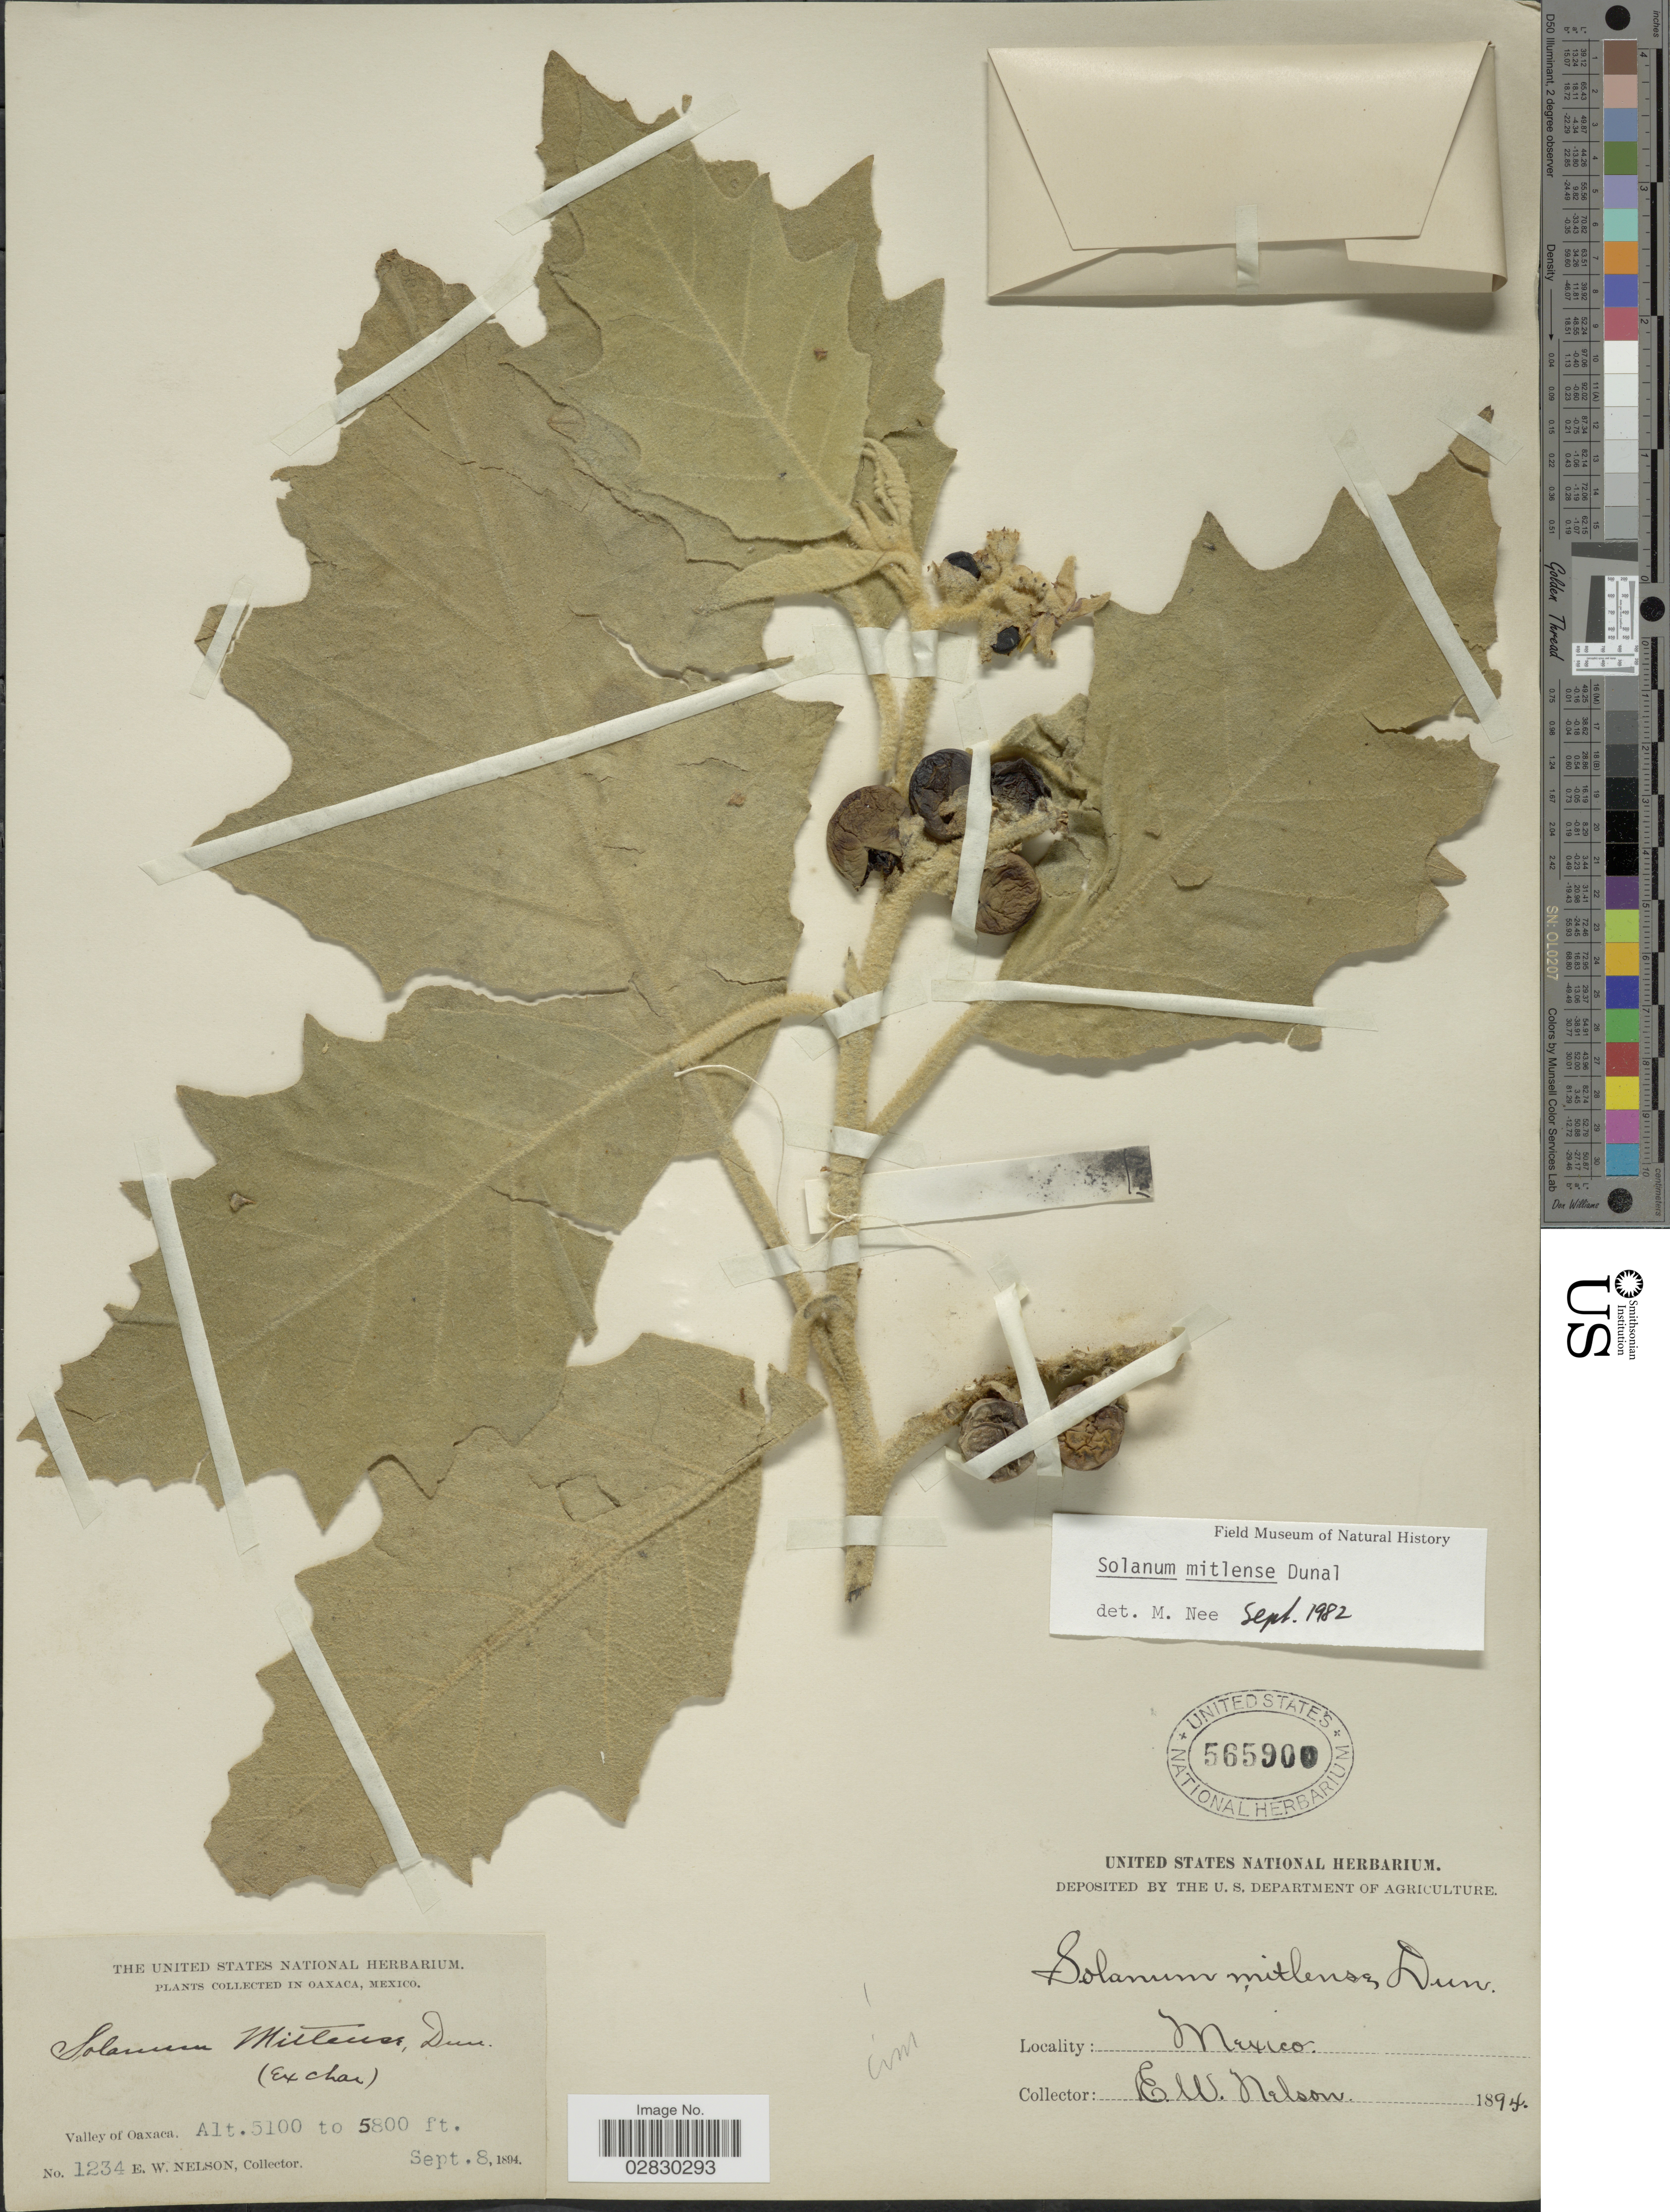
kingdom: Plantae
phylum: Tracheophyta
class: Magnoliopsida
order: Solanales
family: Solanaceae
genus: Solanum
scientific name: Solanum mitlense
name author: Dunal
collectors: E. W. Nelson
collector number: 1234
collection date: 1894-09-08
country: Mexico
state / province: Oaxaca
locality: Valley of Oaxaca.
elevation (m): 1554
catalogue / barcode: US 565900